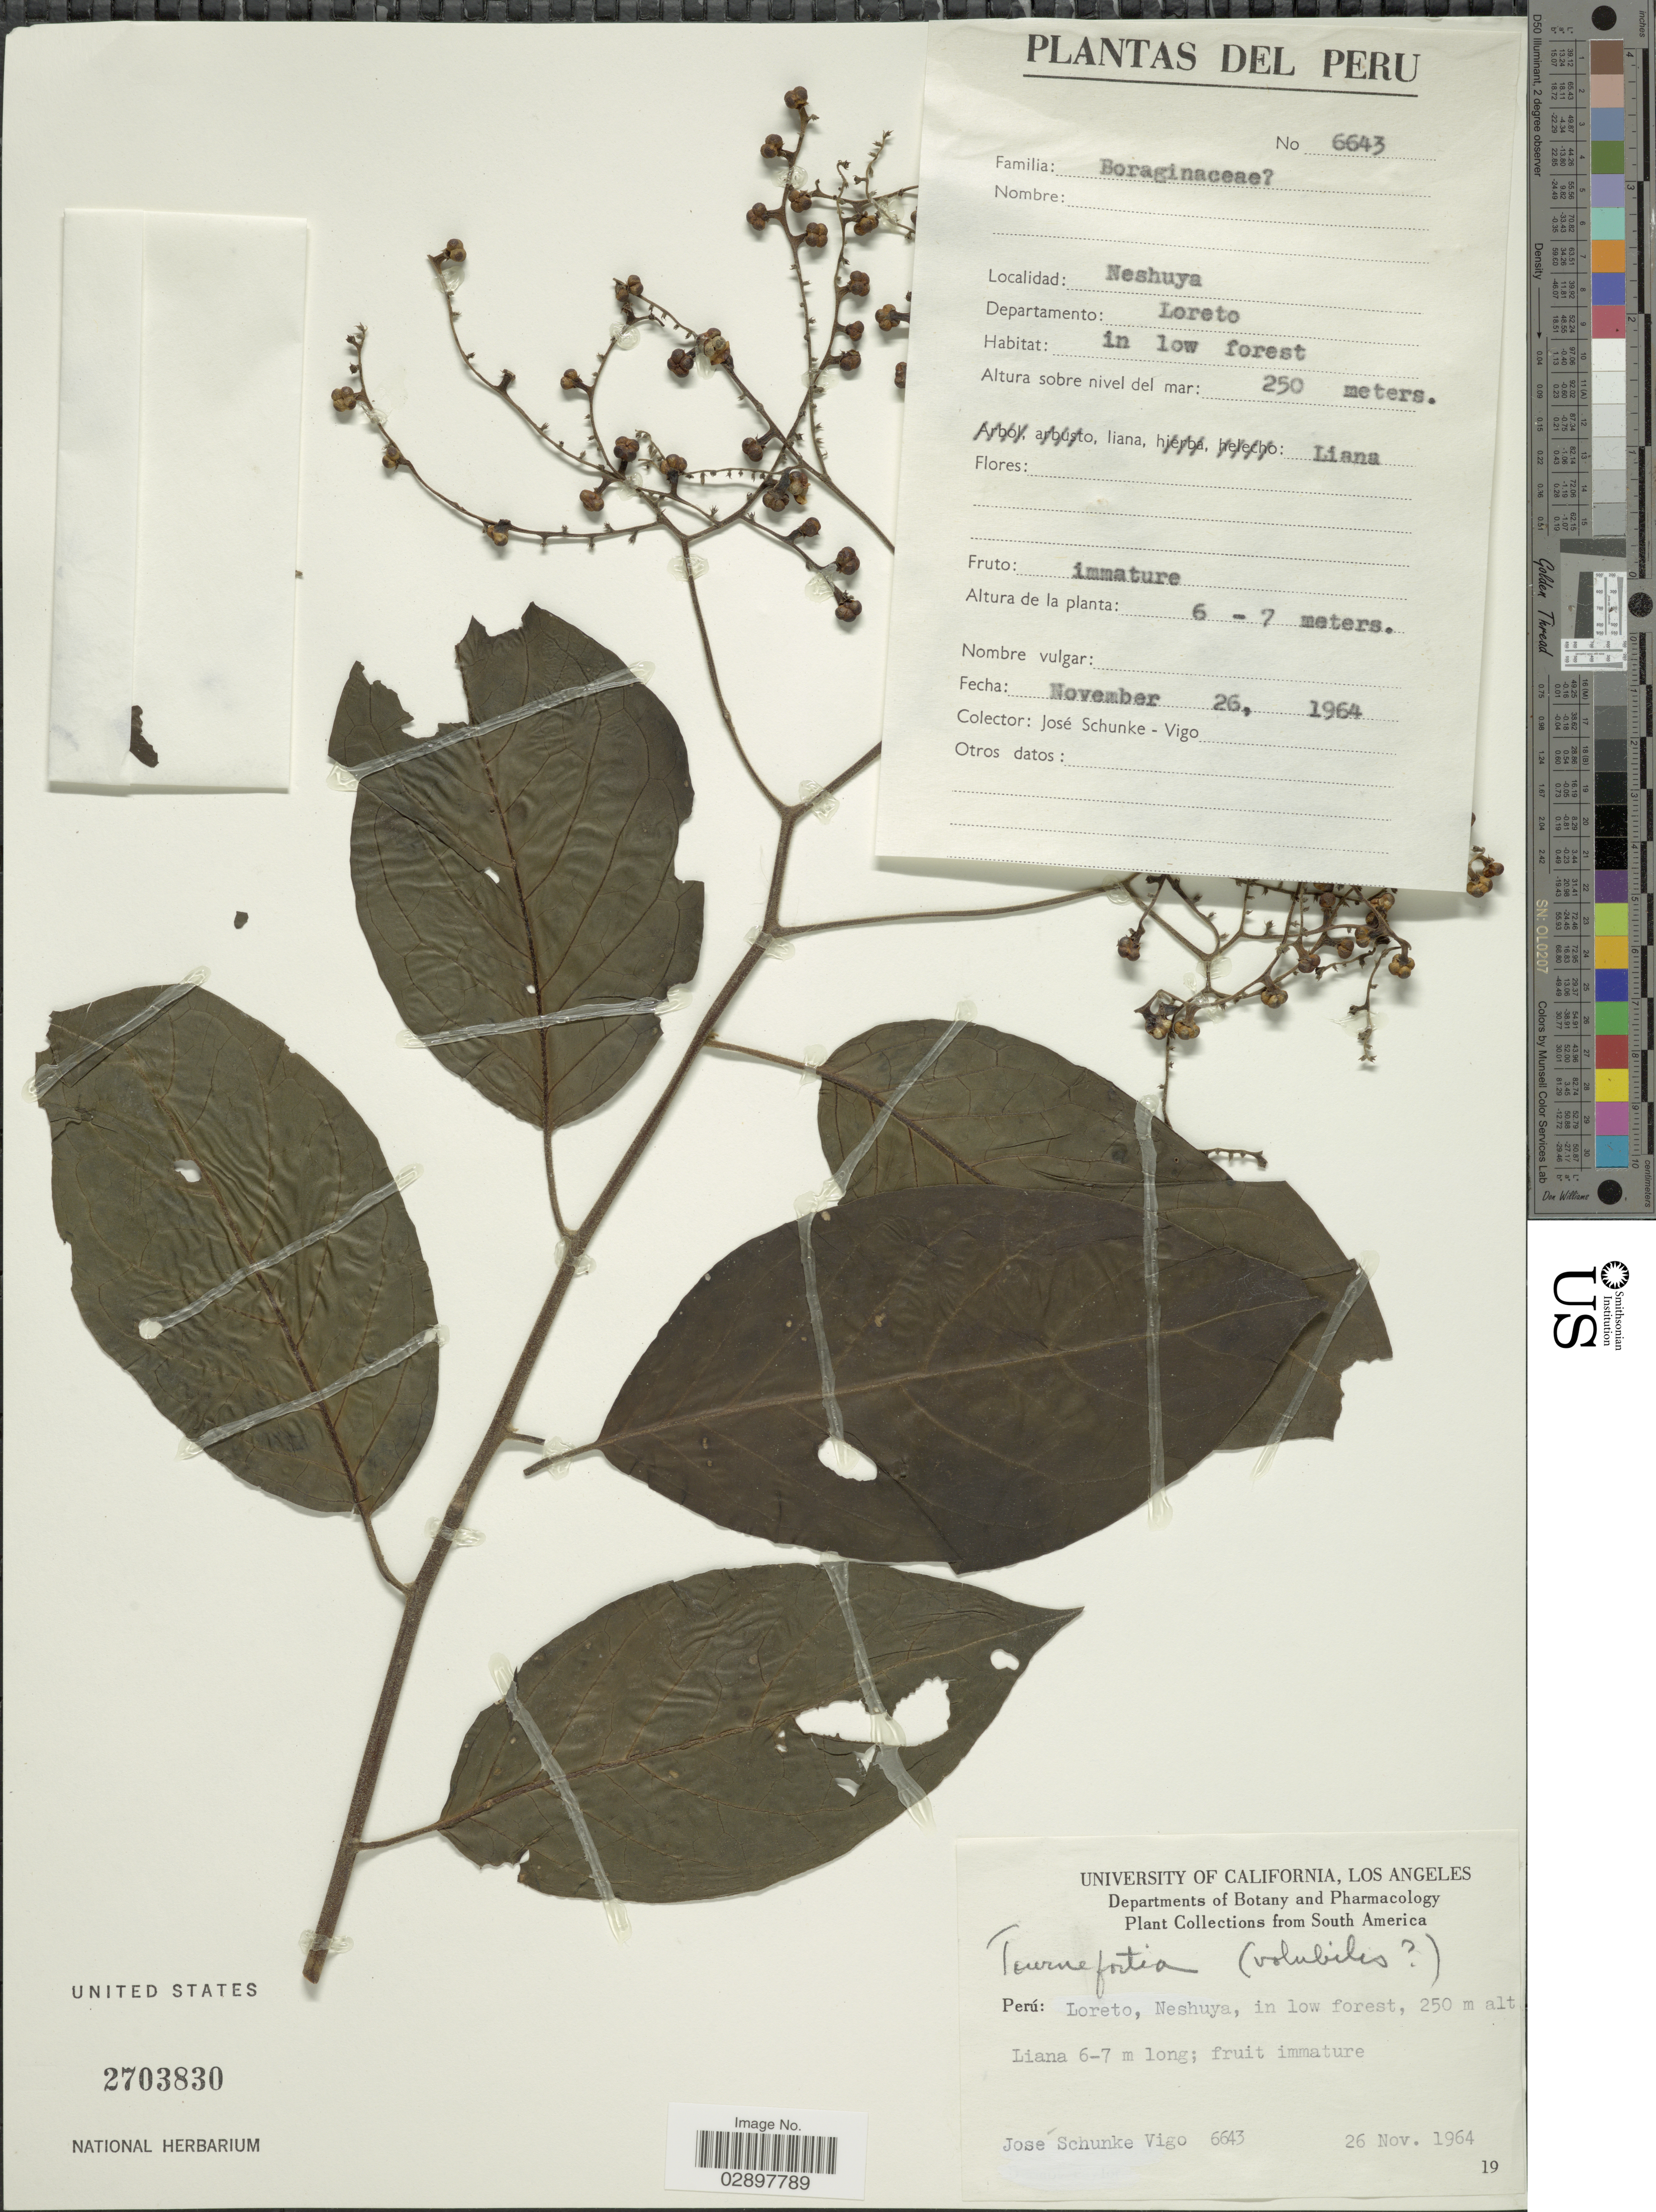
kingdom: Plantae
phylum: Tracheophyta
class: Magnoliopsida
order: Boraginales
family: Heliotropiaceae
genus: Tournefortia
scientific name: Tournefortia sp.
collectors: J. Schunke Vigo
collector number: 6643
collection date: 1964-11-26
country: Peru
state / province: Loreto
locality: Neshuya, Departamento: Loreto.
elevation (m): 250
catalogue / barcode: US 2703830